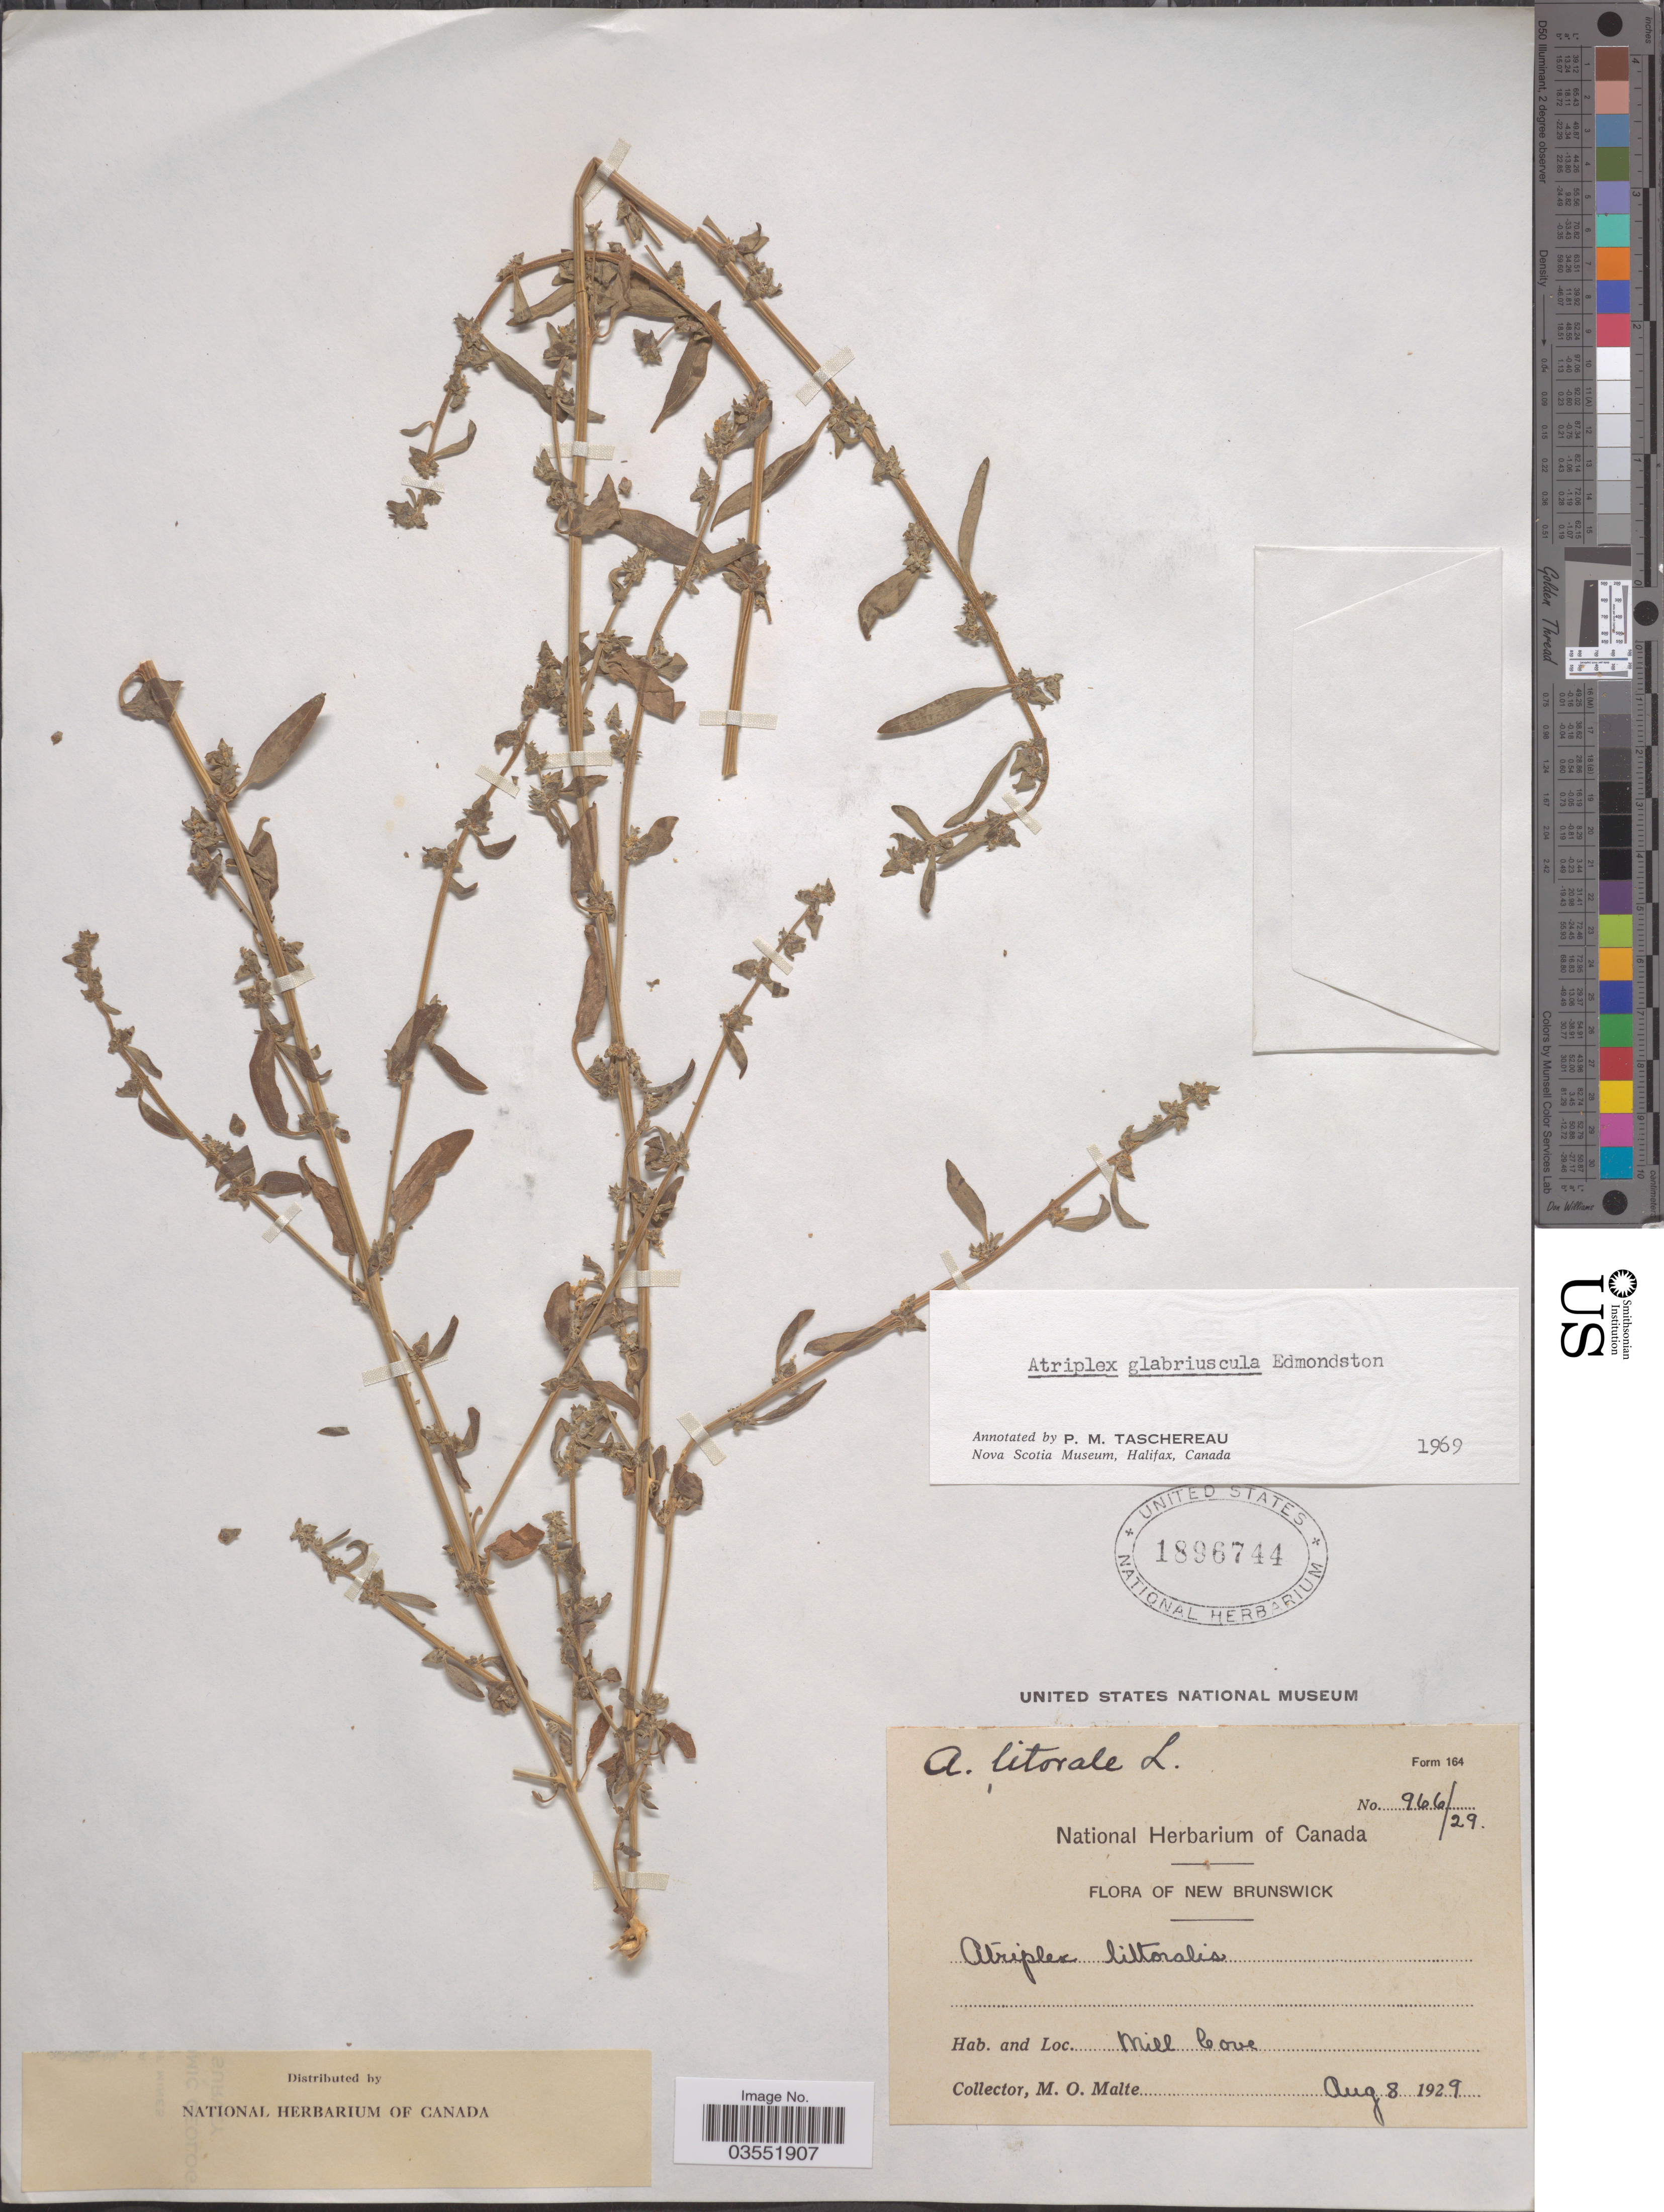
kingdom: Plantae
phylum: Tracheophyta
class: Magnoliopsida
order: Caryophyllales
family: Amaranthaceae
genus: Atriplex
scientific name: Atriplex glabriuscula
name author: Edmondston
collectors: M. O. Malte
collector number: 966/29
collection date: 1929-08-08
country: Canada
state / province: New Brunswick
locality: Mill Cove.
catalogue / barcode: US 1896744